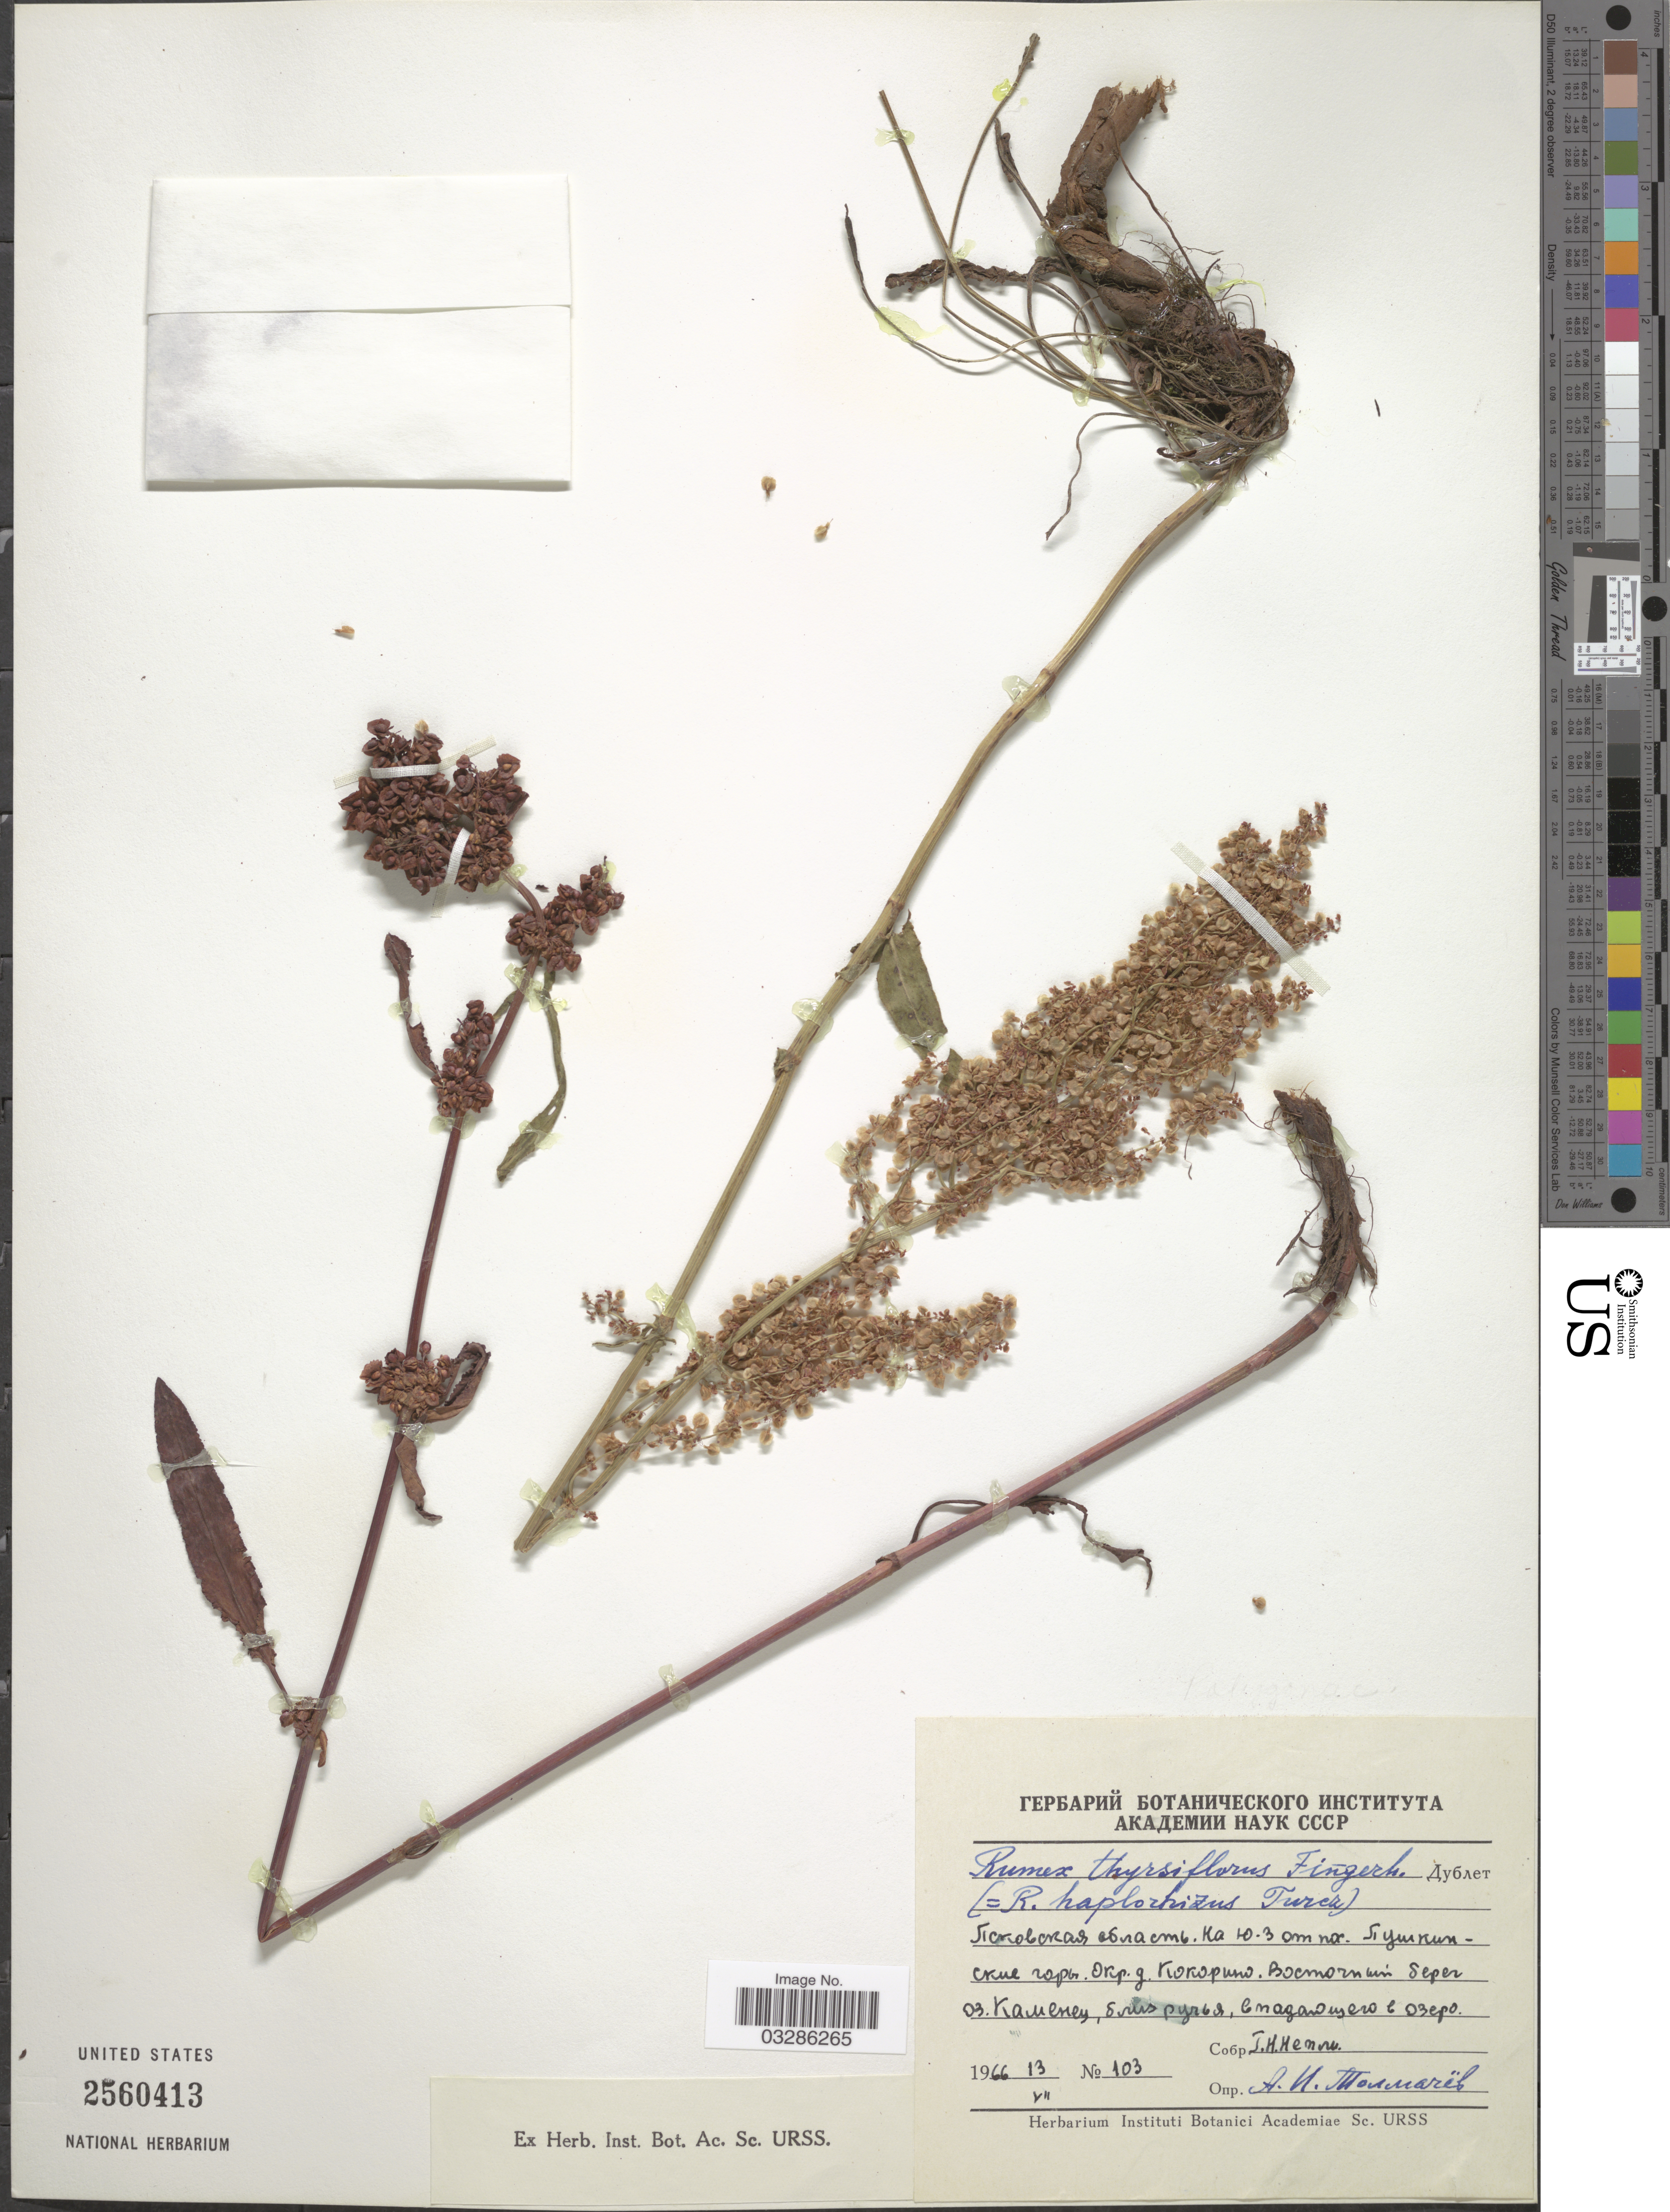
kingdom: Plantae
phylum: Tracheophyta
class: Magnoliopsida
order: Caryophyllales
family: Polygonaceae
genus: Rumex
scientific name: Rumex thyrsiflorus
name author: Fingerh.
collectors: G. Nepli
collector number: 103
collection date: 1966-07-13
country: Russian Federation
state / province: Pskov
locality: SW of village Puskinskie Gory, vicinity of village Kokorino, E shore of Lake Kamenets.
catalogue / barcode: US 2560413